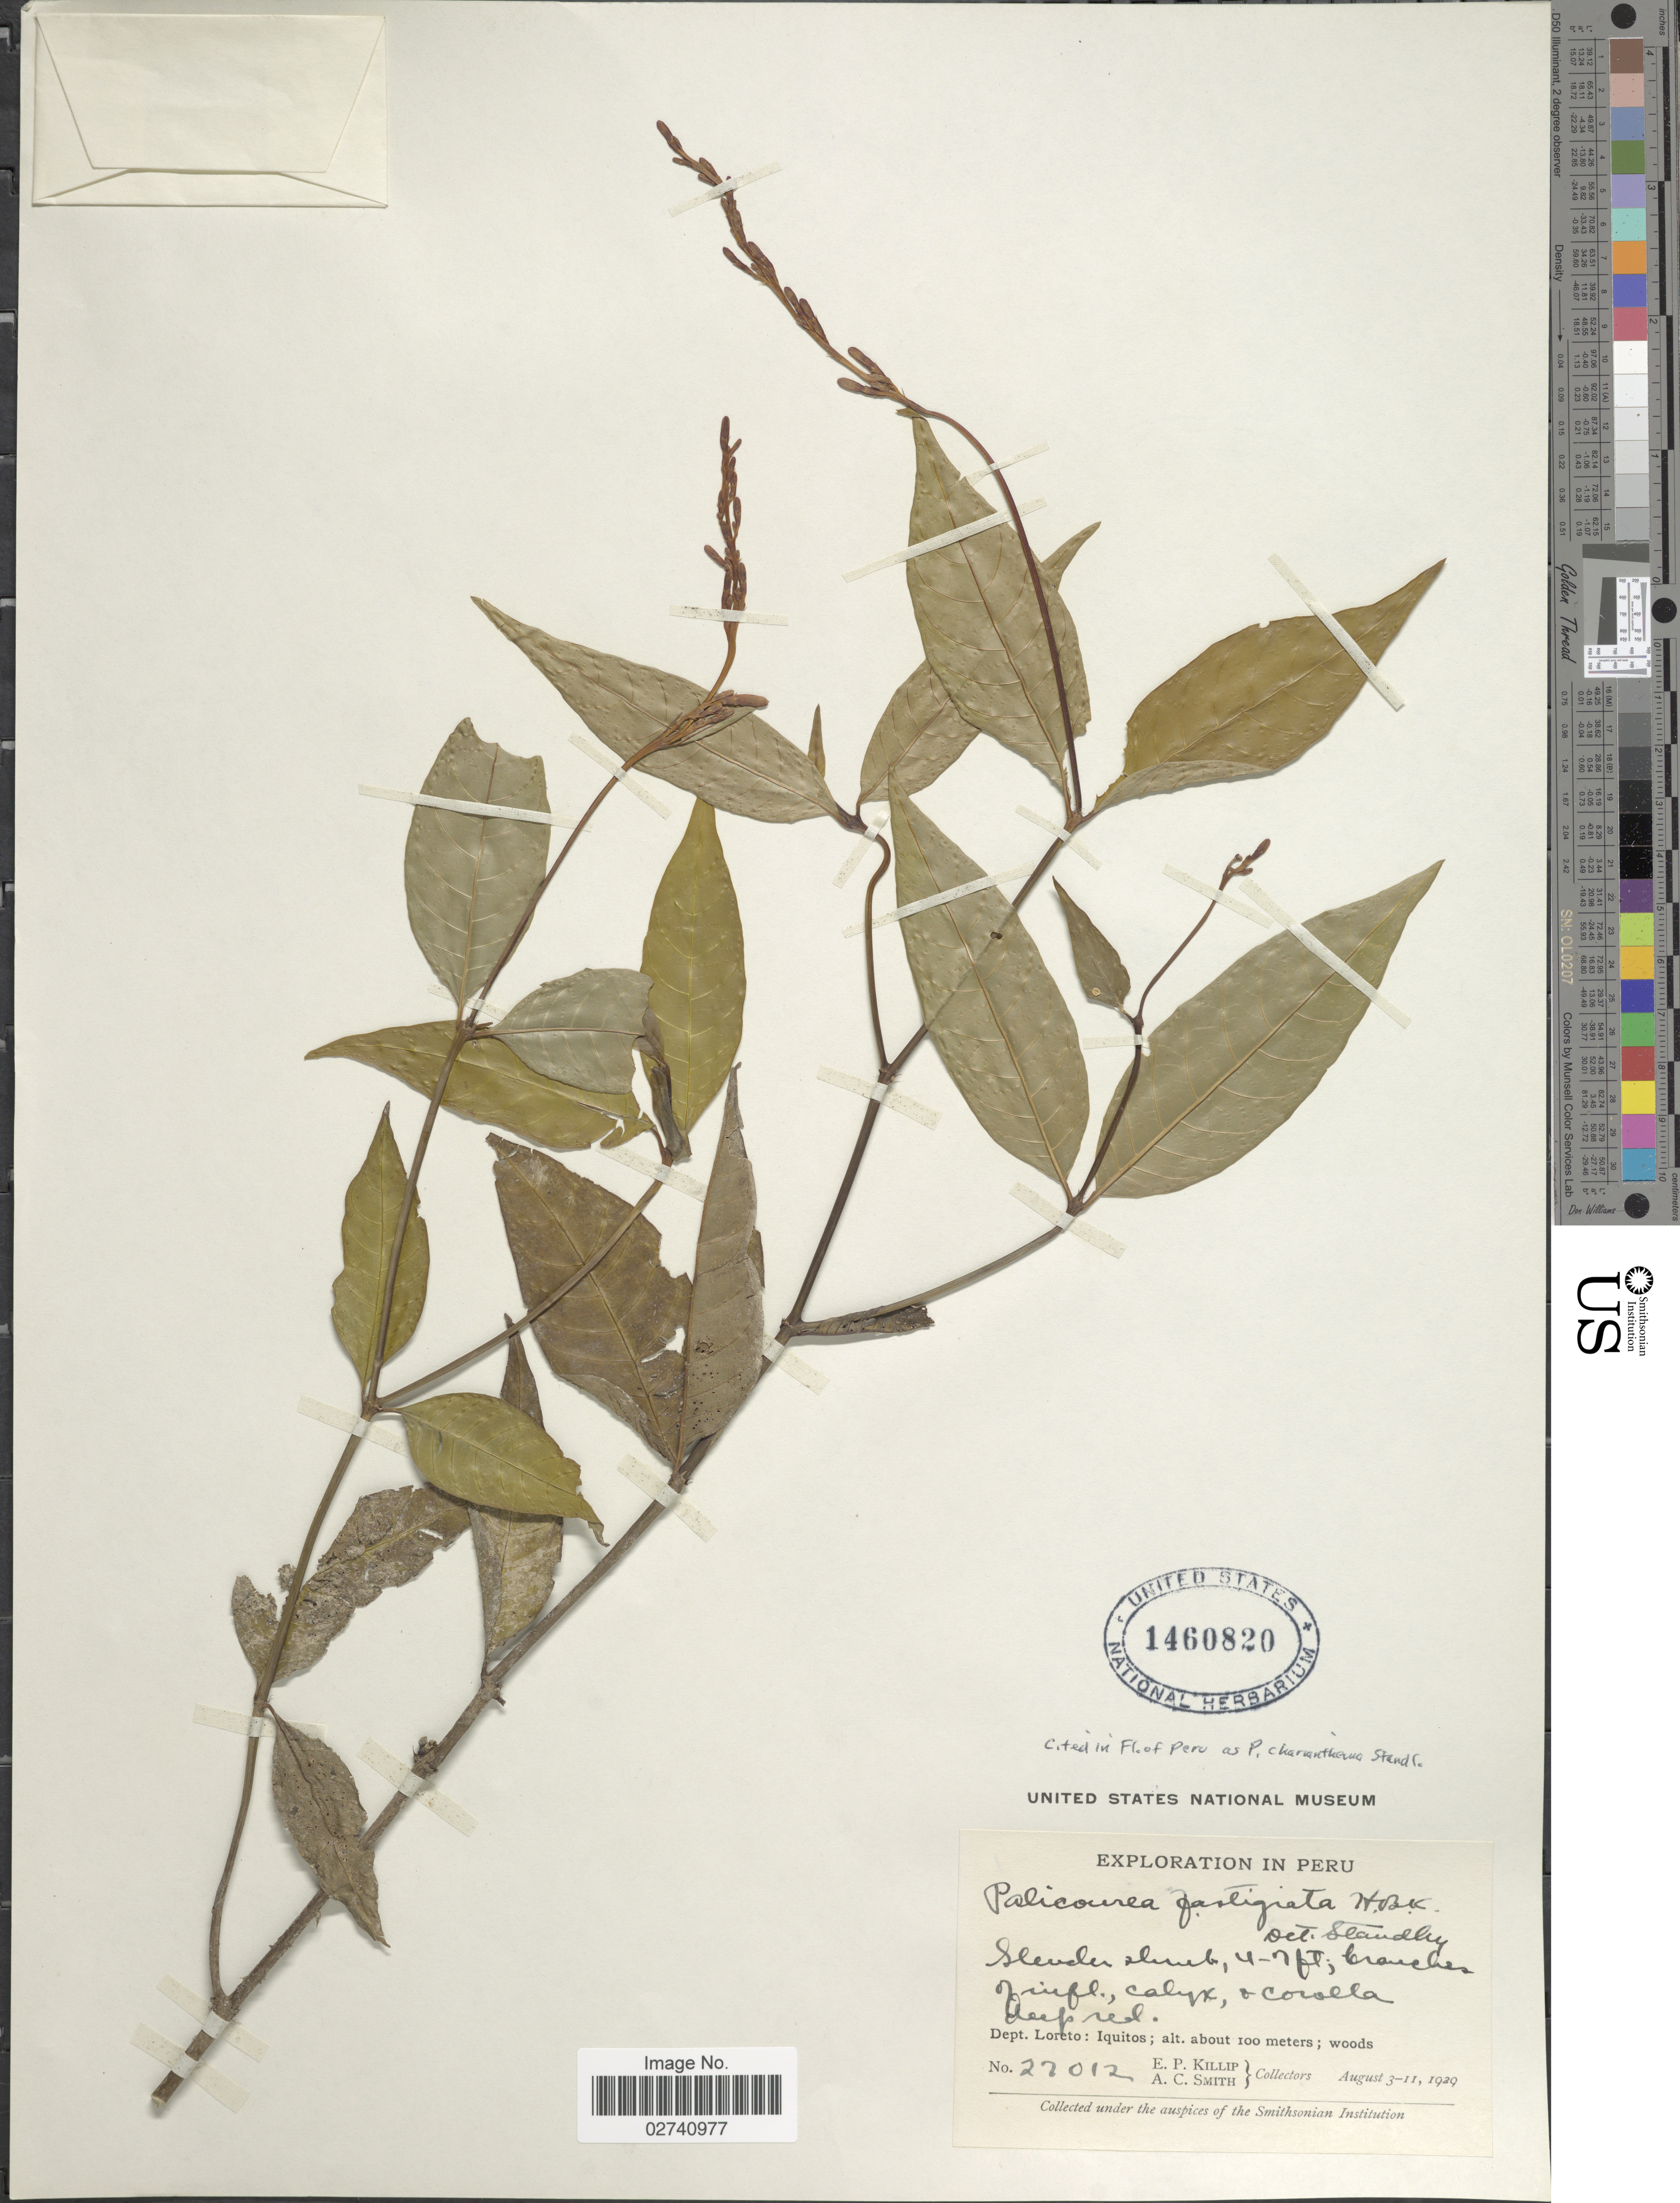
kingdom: Plantae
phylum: Tracheophyta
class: Magnoliopsida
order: Gentianales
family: Rubiaceae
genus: Palicourea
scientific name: Palicourea charianthema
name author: Standl.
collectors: E. P. Killip & A. C. Smith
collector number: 27012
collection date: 1929-08-03/1929-08-11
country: Peru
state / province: Loreto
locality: Iquitos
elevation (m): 100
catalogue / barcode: US 1460820